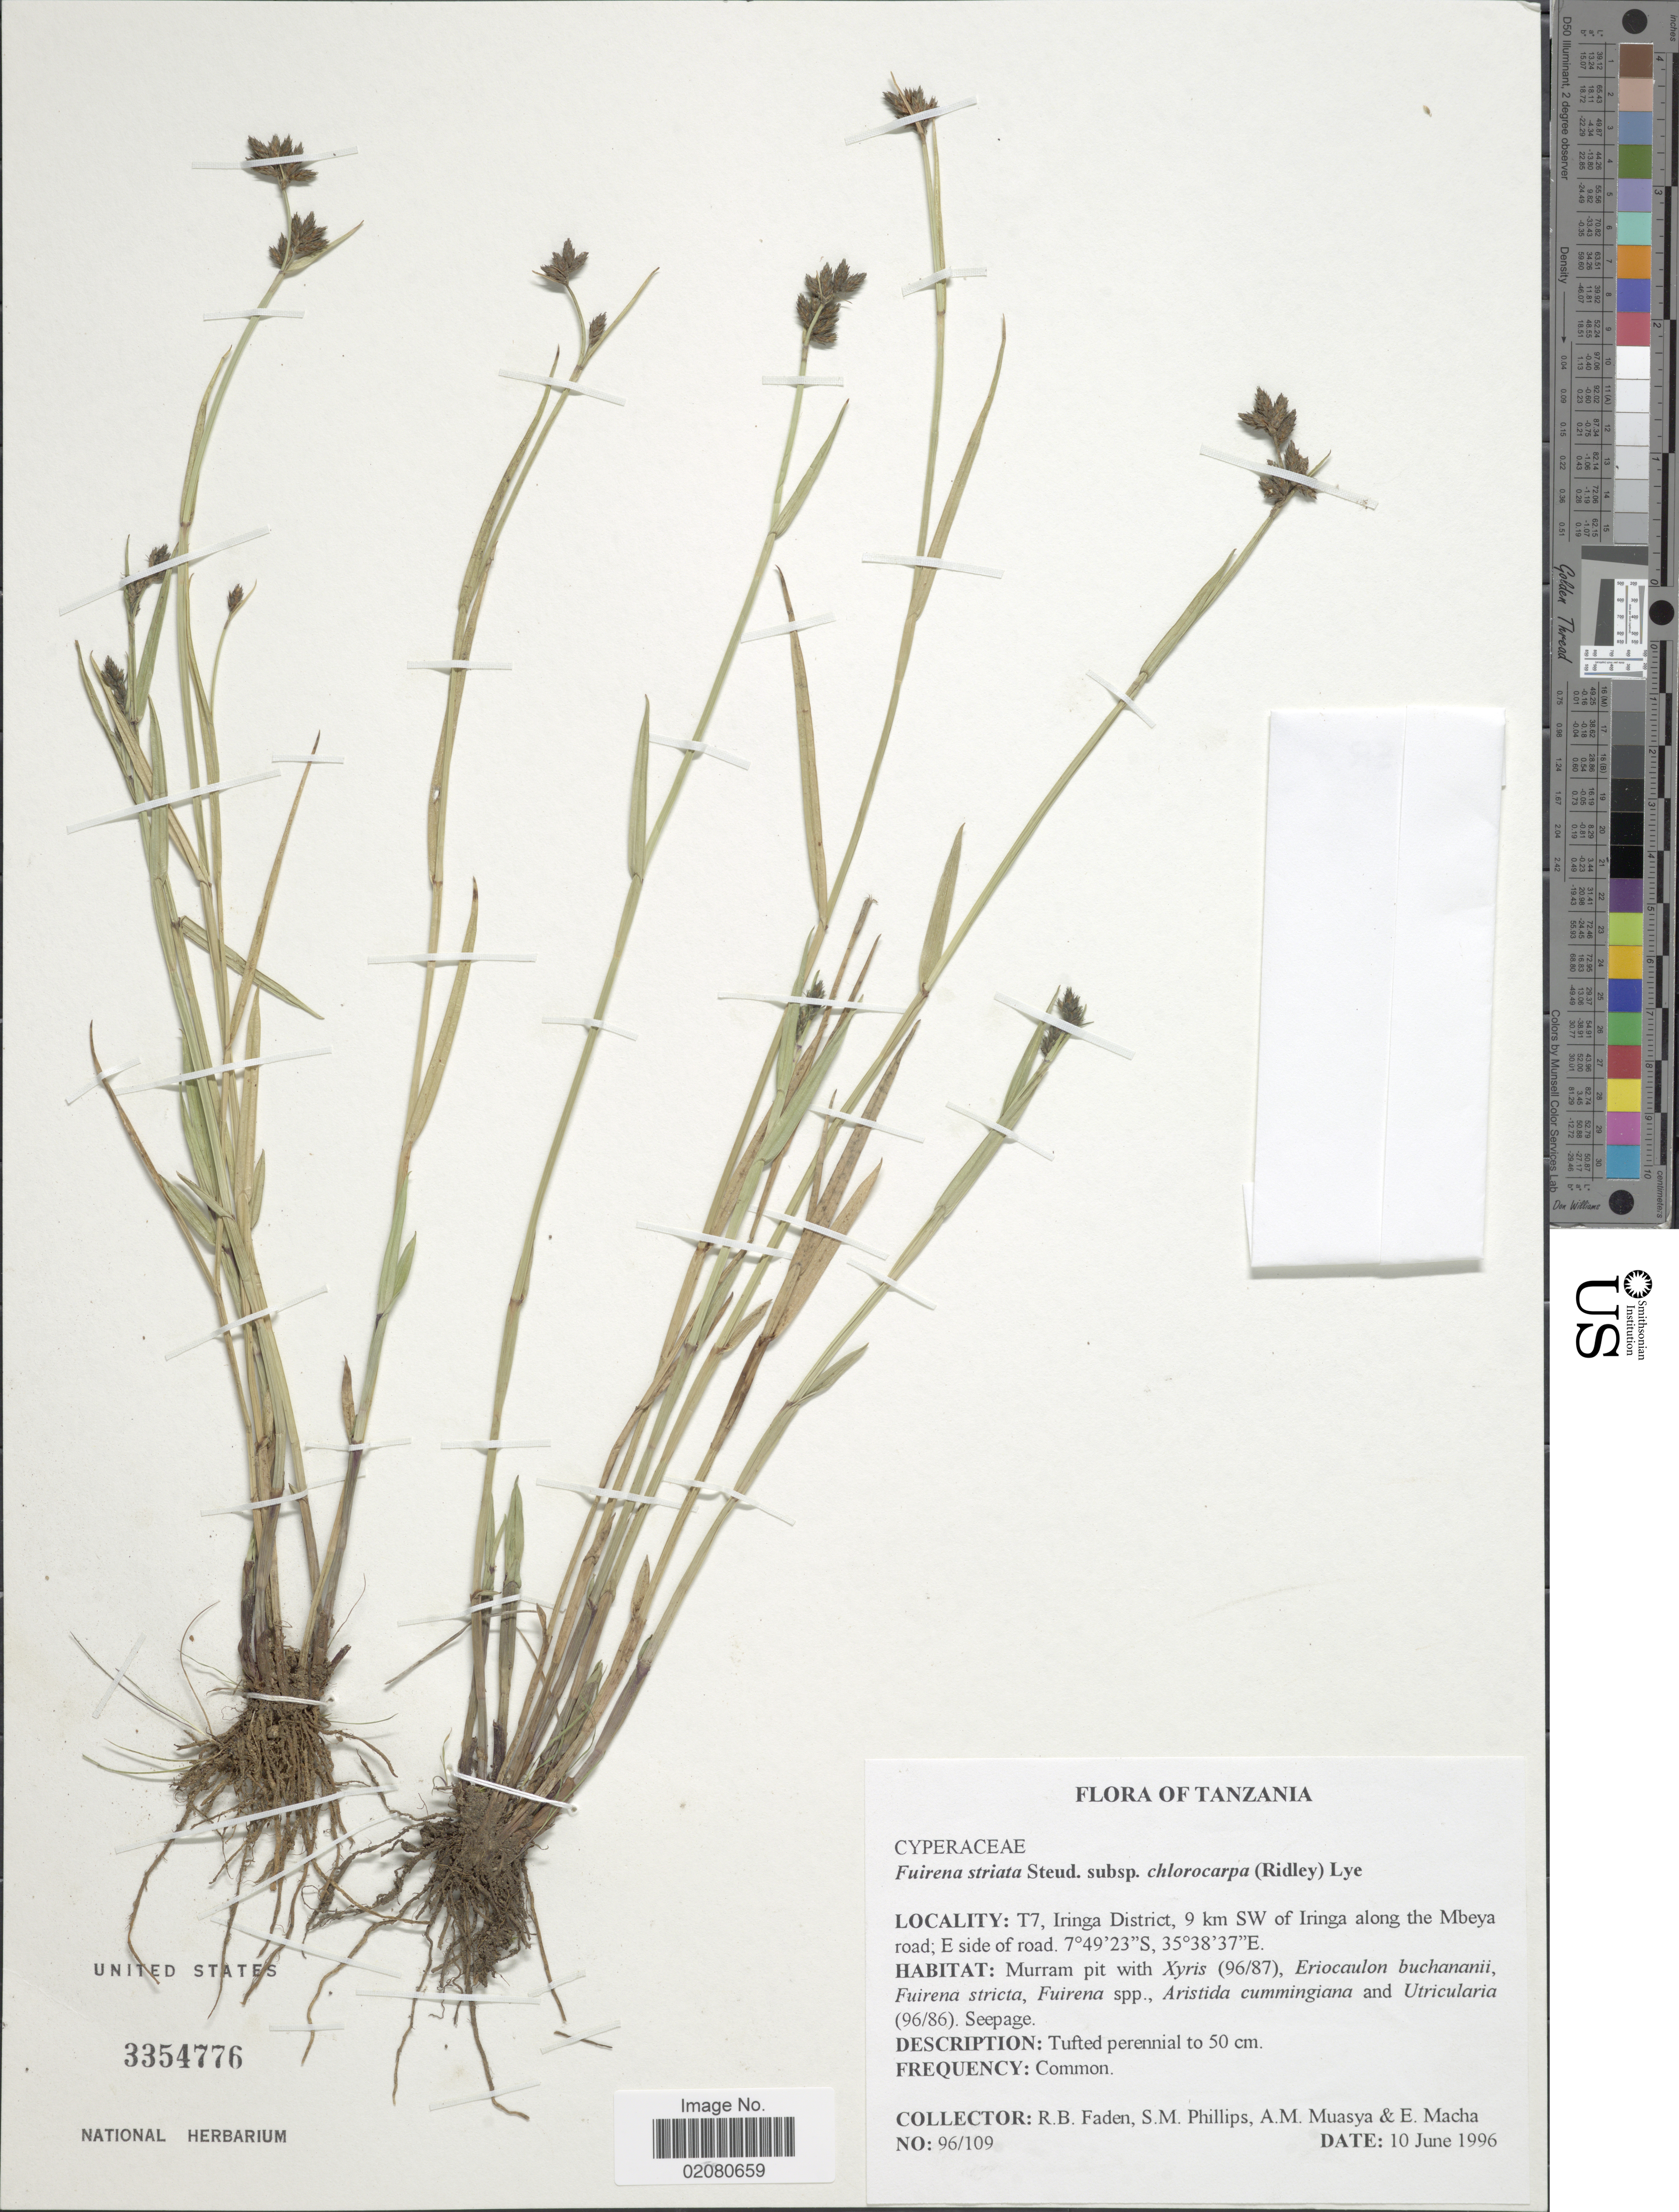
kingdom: Plantae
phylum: Tracheophyta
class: Liliopsida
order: Poales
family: Cyperaceae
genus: Fuirena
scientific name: Fuirena stricta subsp. chlorocarpa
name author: (Ridl.)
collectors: R. B. Faden, S. M. Phillips, A. Muasya & E. Macha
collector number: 96/109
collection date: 1996-06-10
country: Tanzania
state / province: Iringa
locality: Tanzania, T7, Iringa District, 9 km SW of Iringa along the Mbeya road; E side of road.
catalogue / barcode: US 3354776